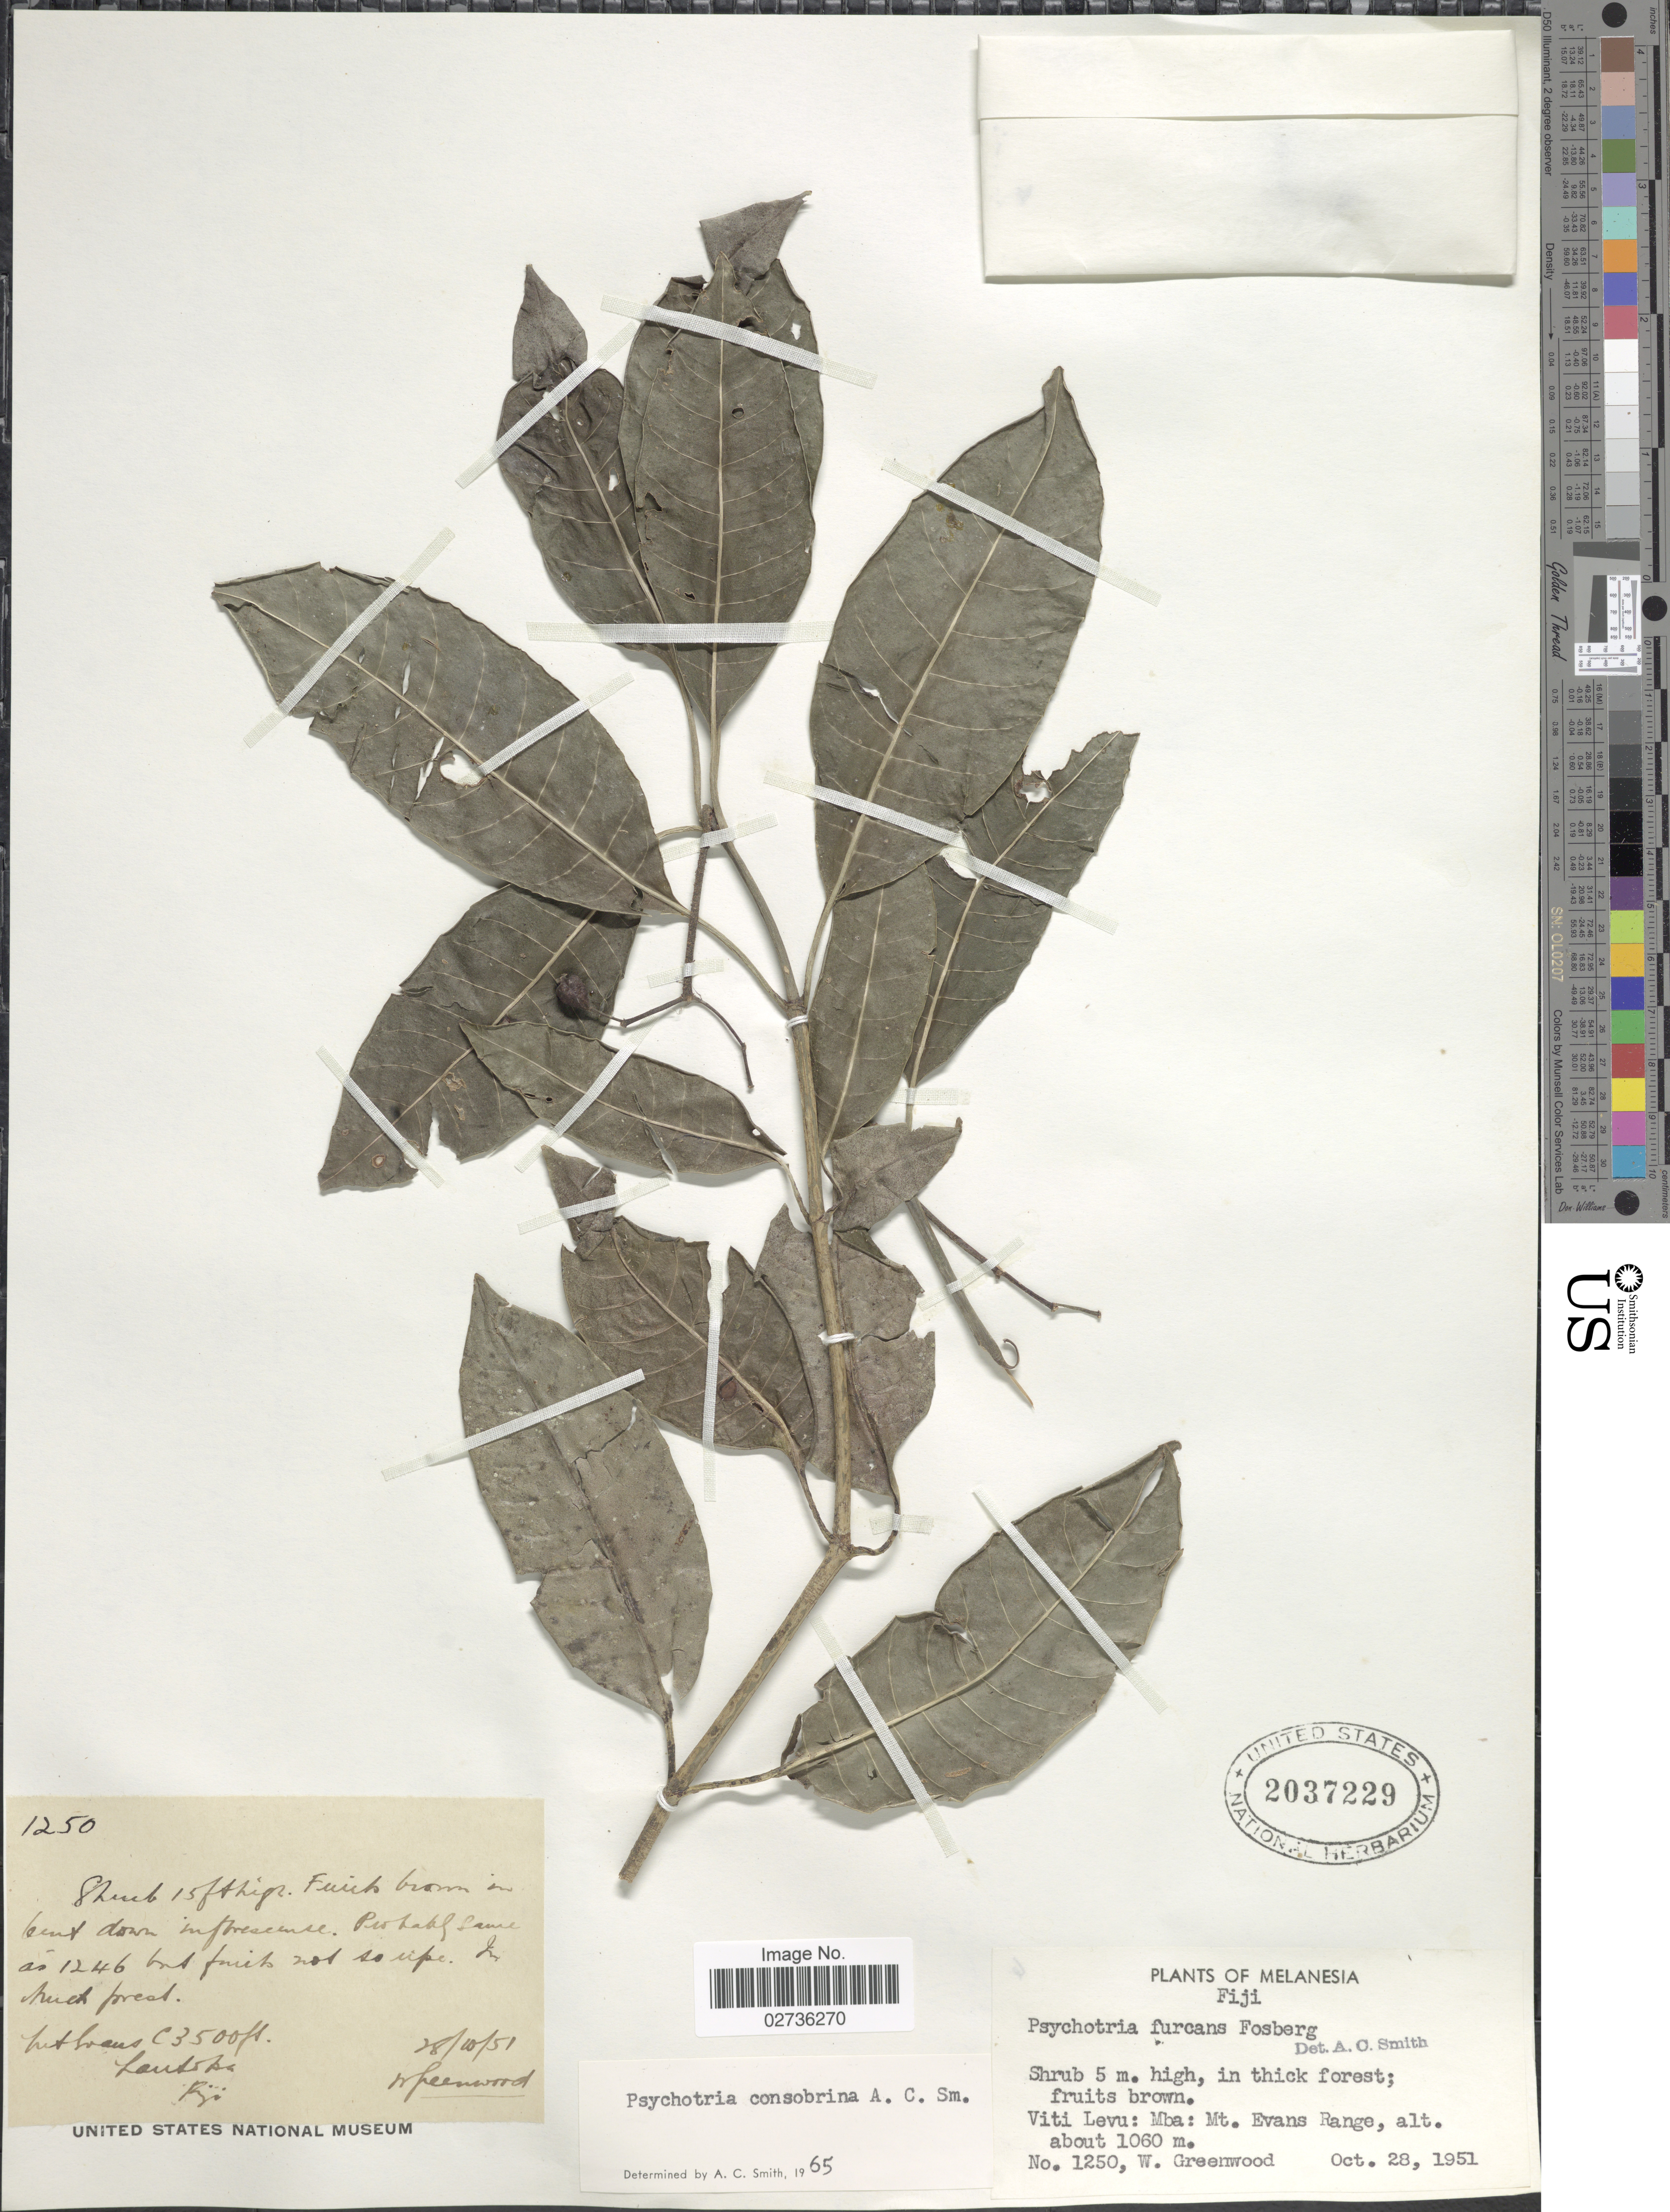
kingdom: Plantae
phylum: Tracheophyta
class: Magnoliopsida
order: Gentianales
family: Rubiaceae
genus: Psychotria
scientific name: Psychotria furcans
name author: Fosberg in A.C. Sm.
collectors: W. Greenwood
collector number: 1250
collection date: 1951-10-28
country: Fiji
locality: Melanesia. Viti Levu: Mba: Mt. Evans Range. Lithans. Zantoba. [interpreted]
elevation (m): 1060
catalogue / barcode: US 2037229